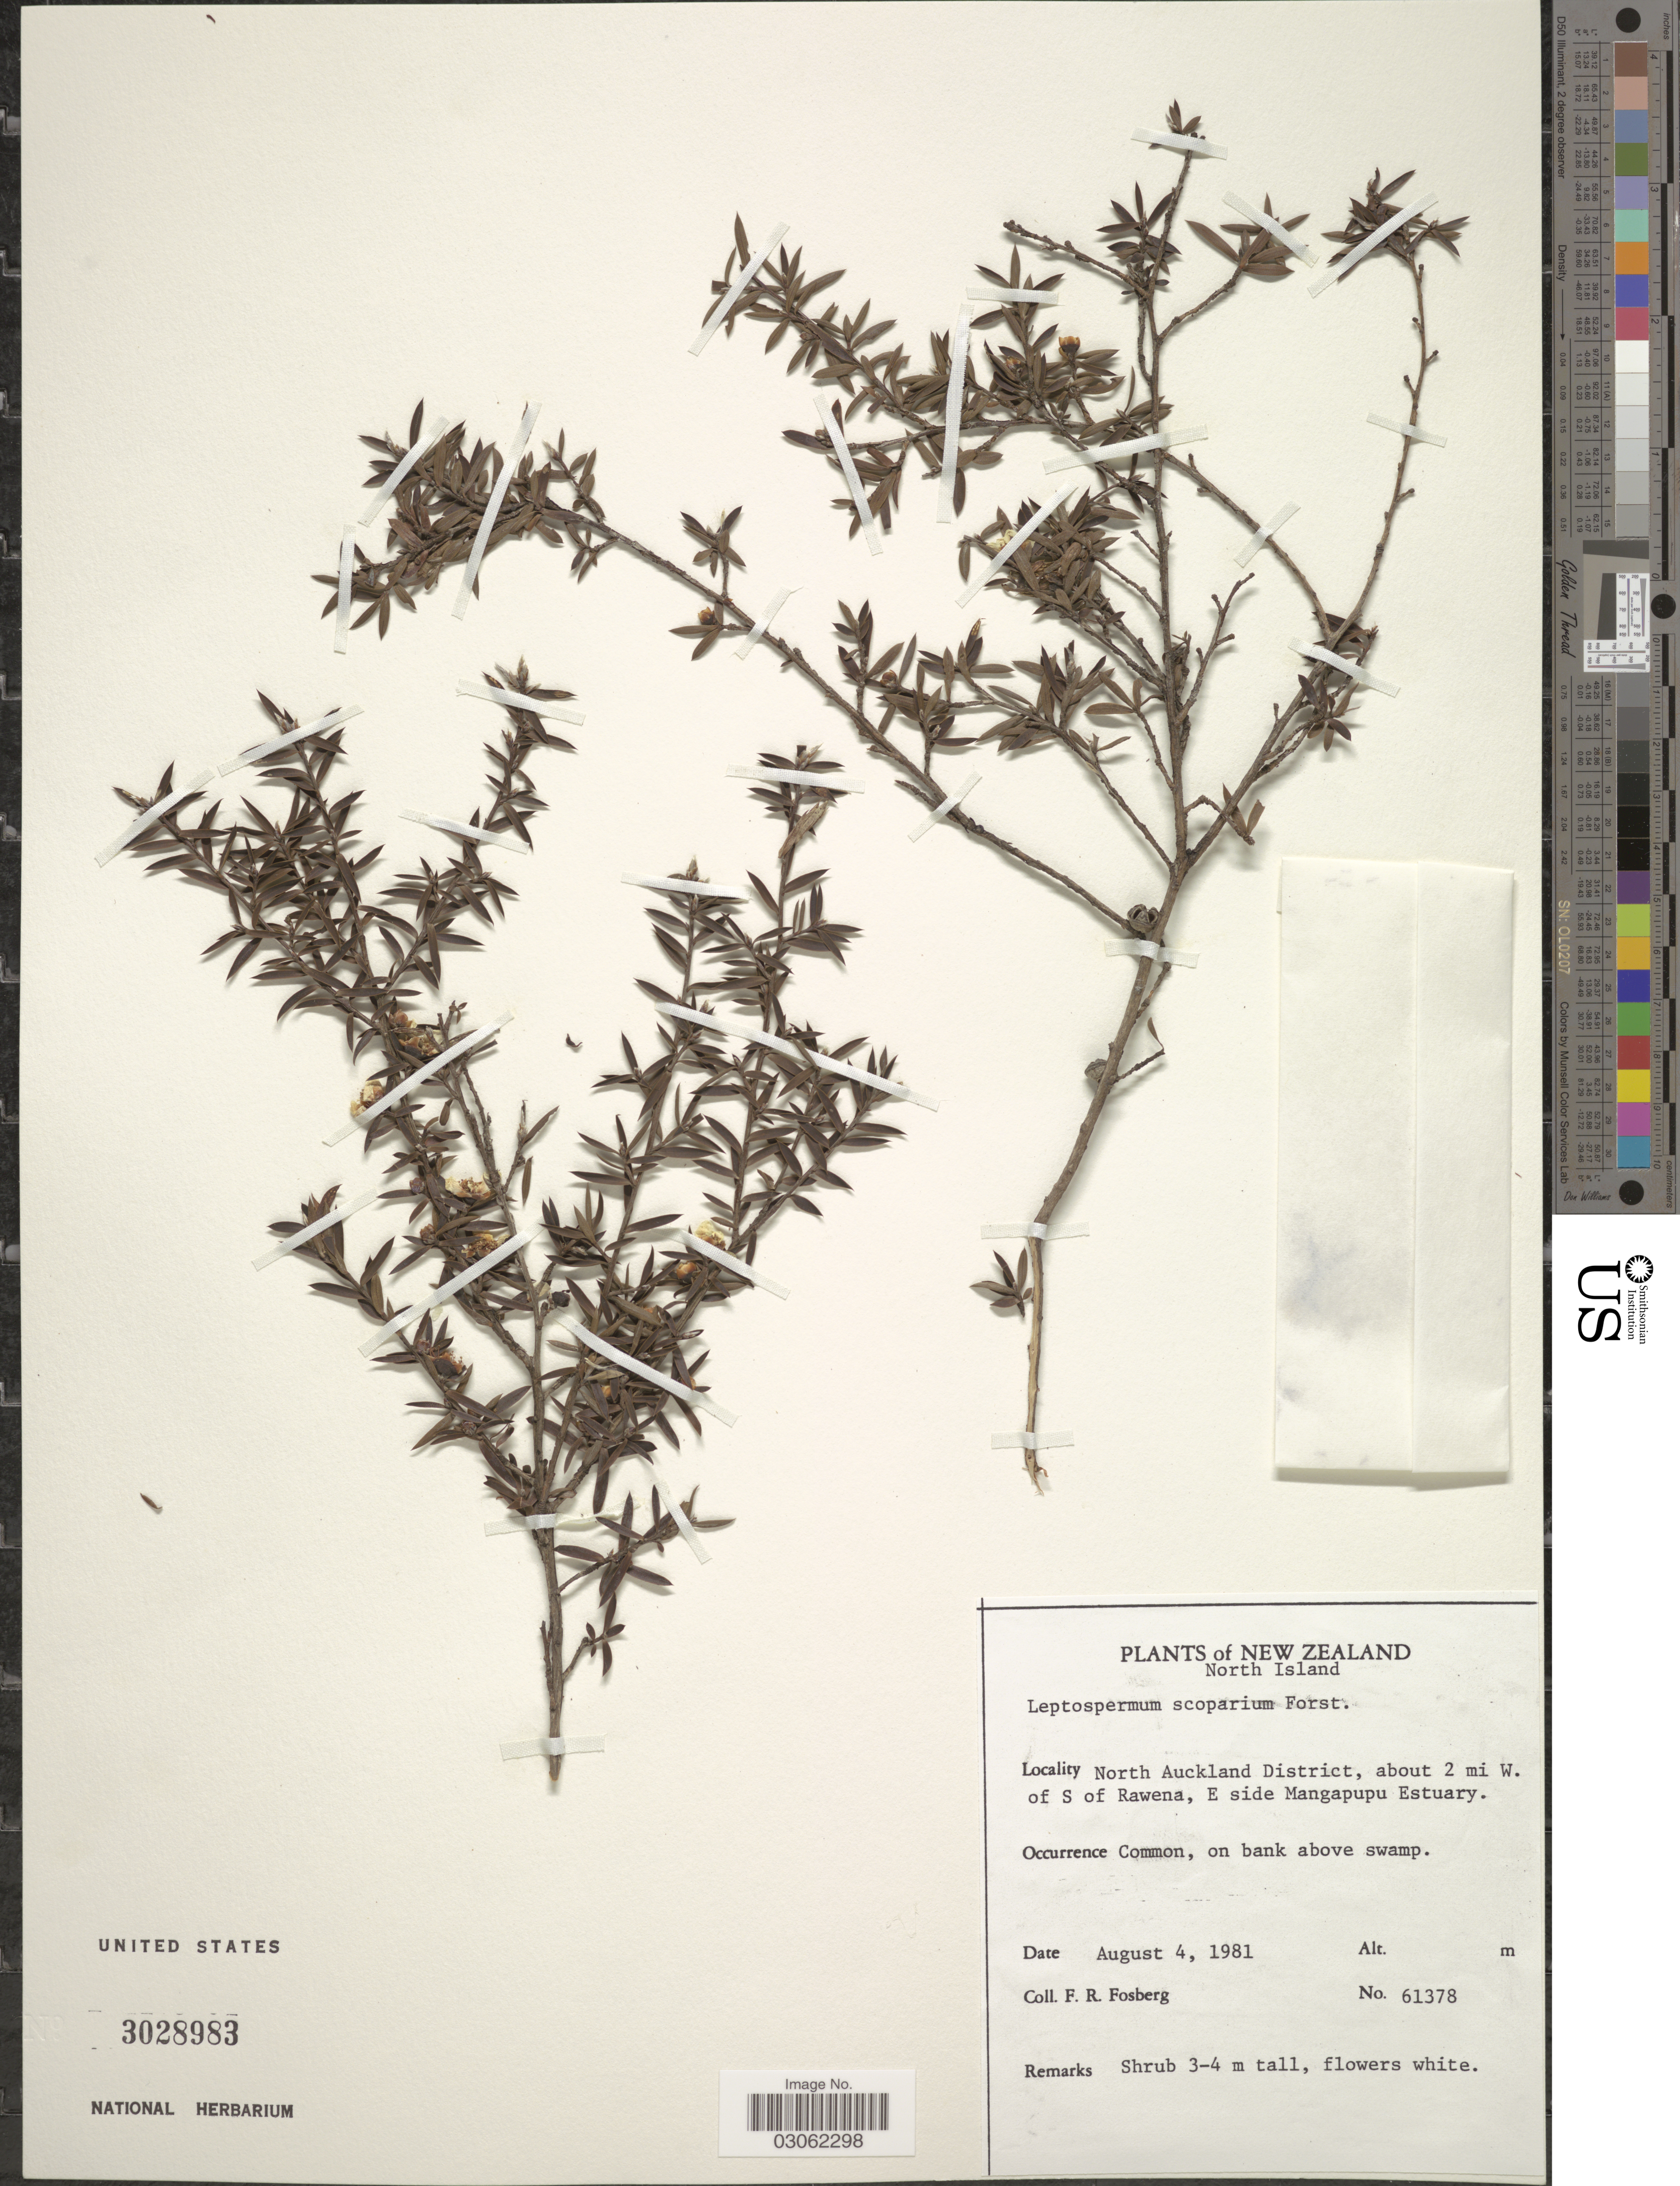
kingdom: Plantae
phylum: Tracheophyta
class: Magnoliopsida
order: Myrtales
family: Myrtaceae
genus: Leptospermum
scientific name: Leptospermum scoparium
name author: J.R. Forst. & G. Forst.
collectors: F. R. Fosberg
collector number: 61378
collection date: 1981-08-04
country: New Zealand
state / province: Auckland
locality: North Island. North Auckland District, about 2 mi W. of S of Rawena, E side Mangapupu Estuary.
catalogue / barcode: US 3028983